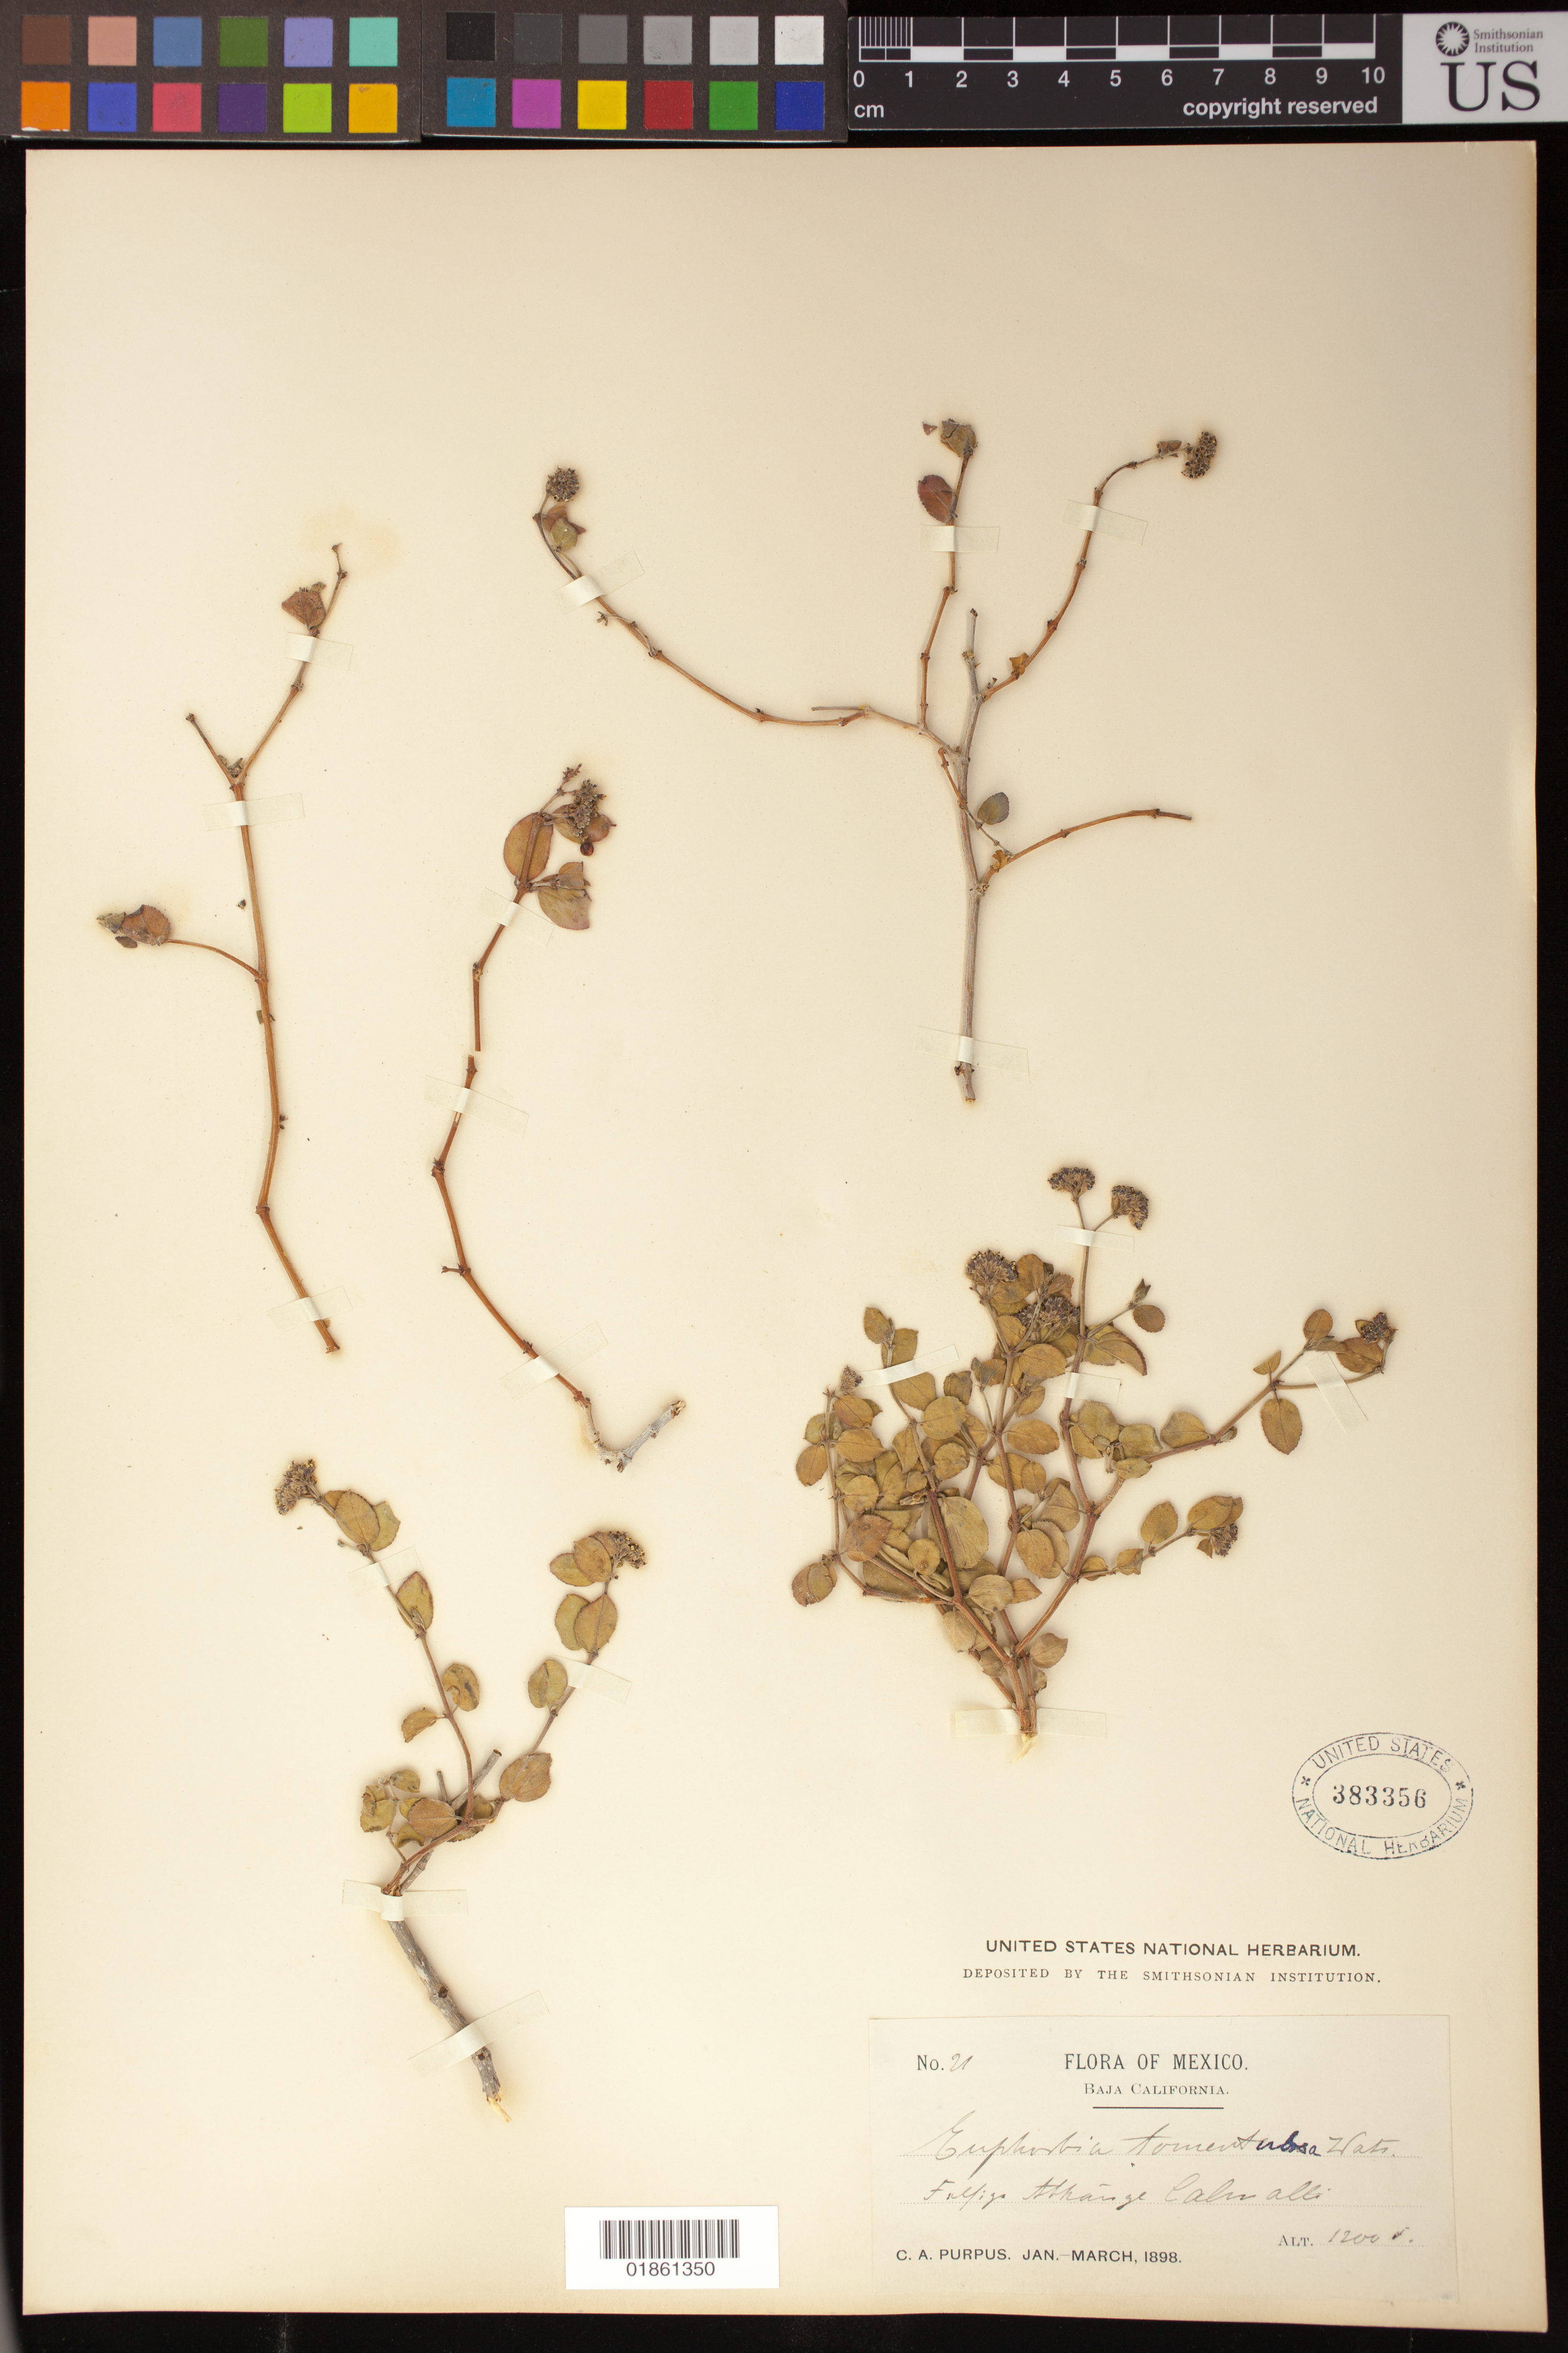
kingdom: Plantae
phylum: Tracheophyta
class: Magnoliopsida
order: Malpighiales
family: Euphorbiaceae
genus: Euphorbia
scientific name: Euphorbia tomentulosa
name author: S. Watson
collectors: C. A. Purpus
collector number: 21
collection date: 1898-01/1898-03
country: Mexico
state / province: Baja California Norte / Baja California Sur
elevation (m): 366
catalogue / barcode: US 383356